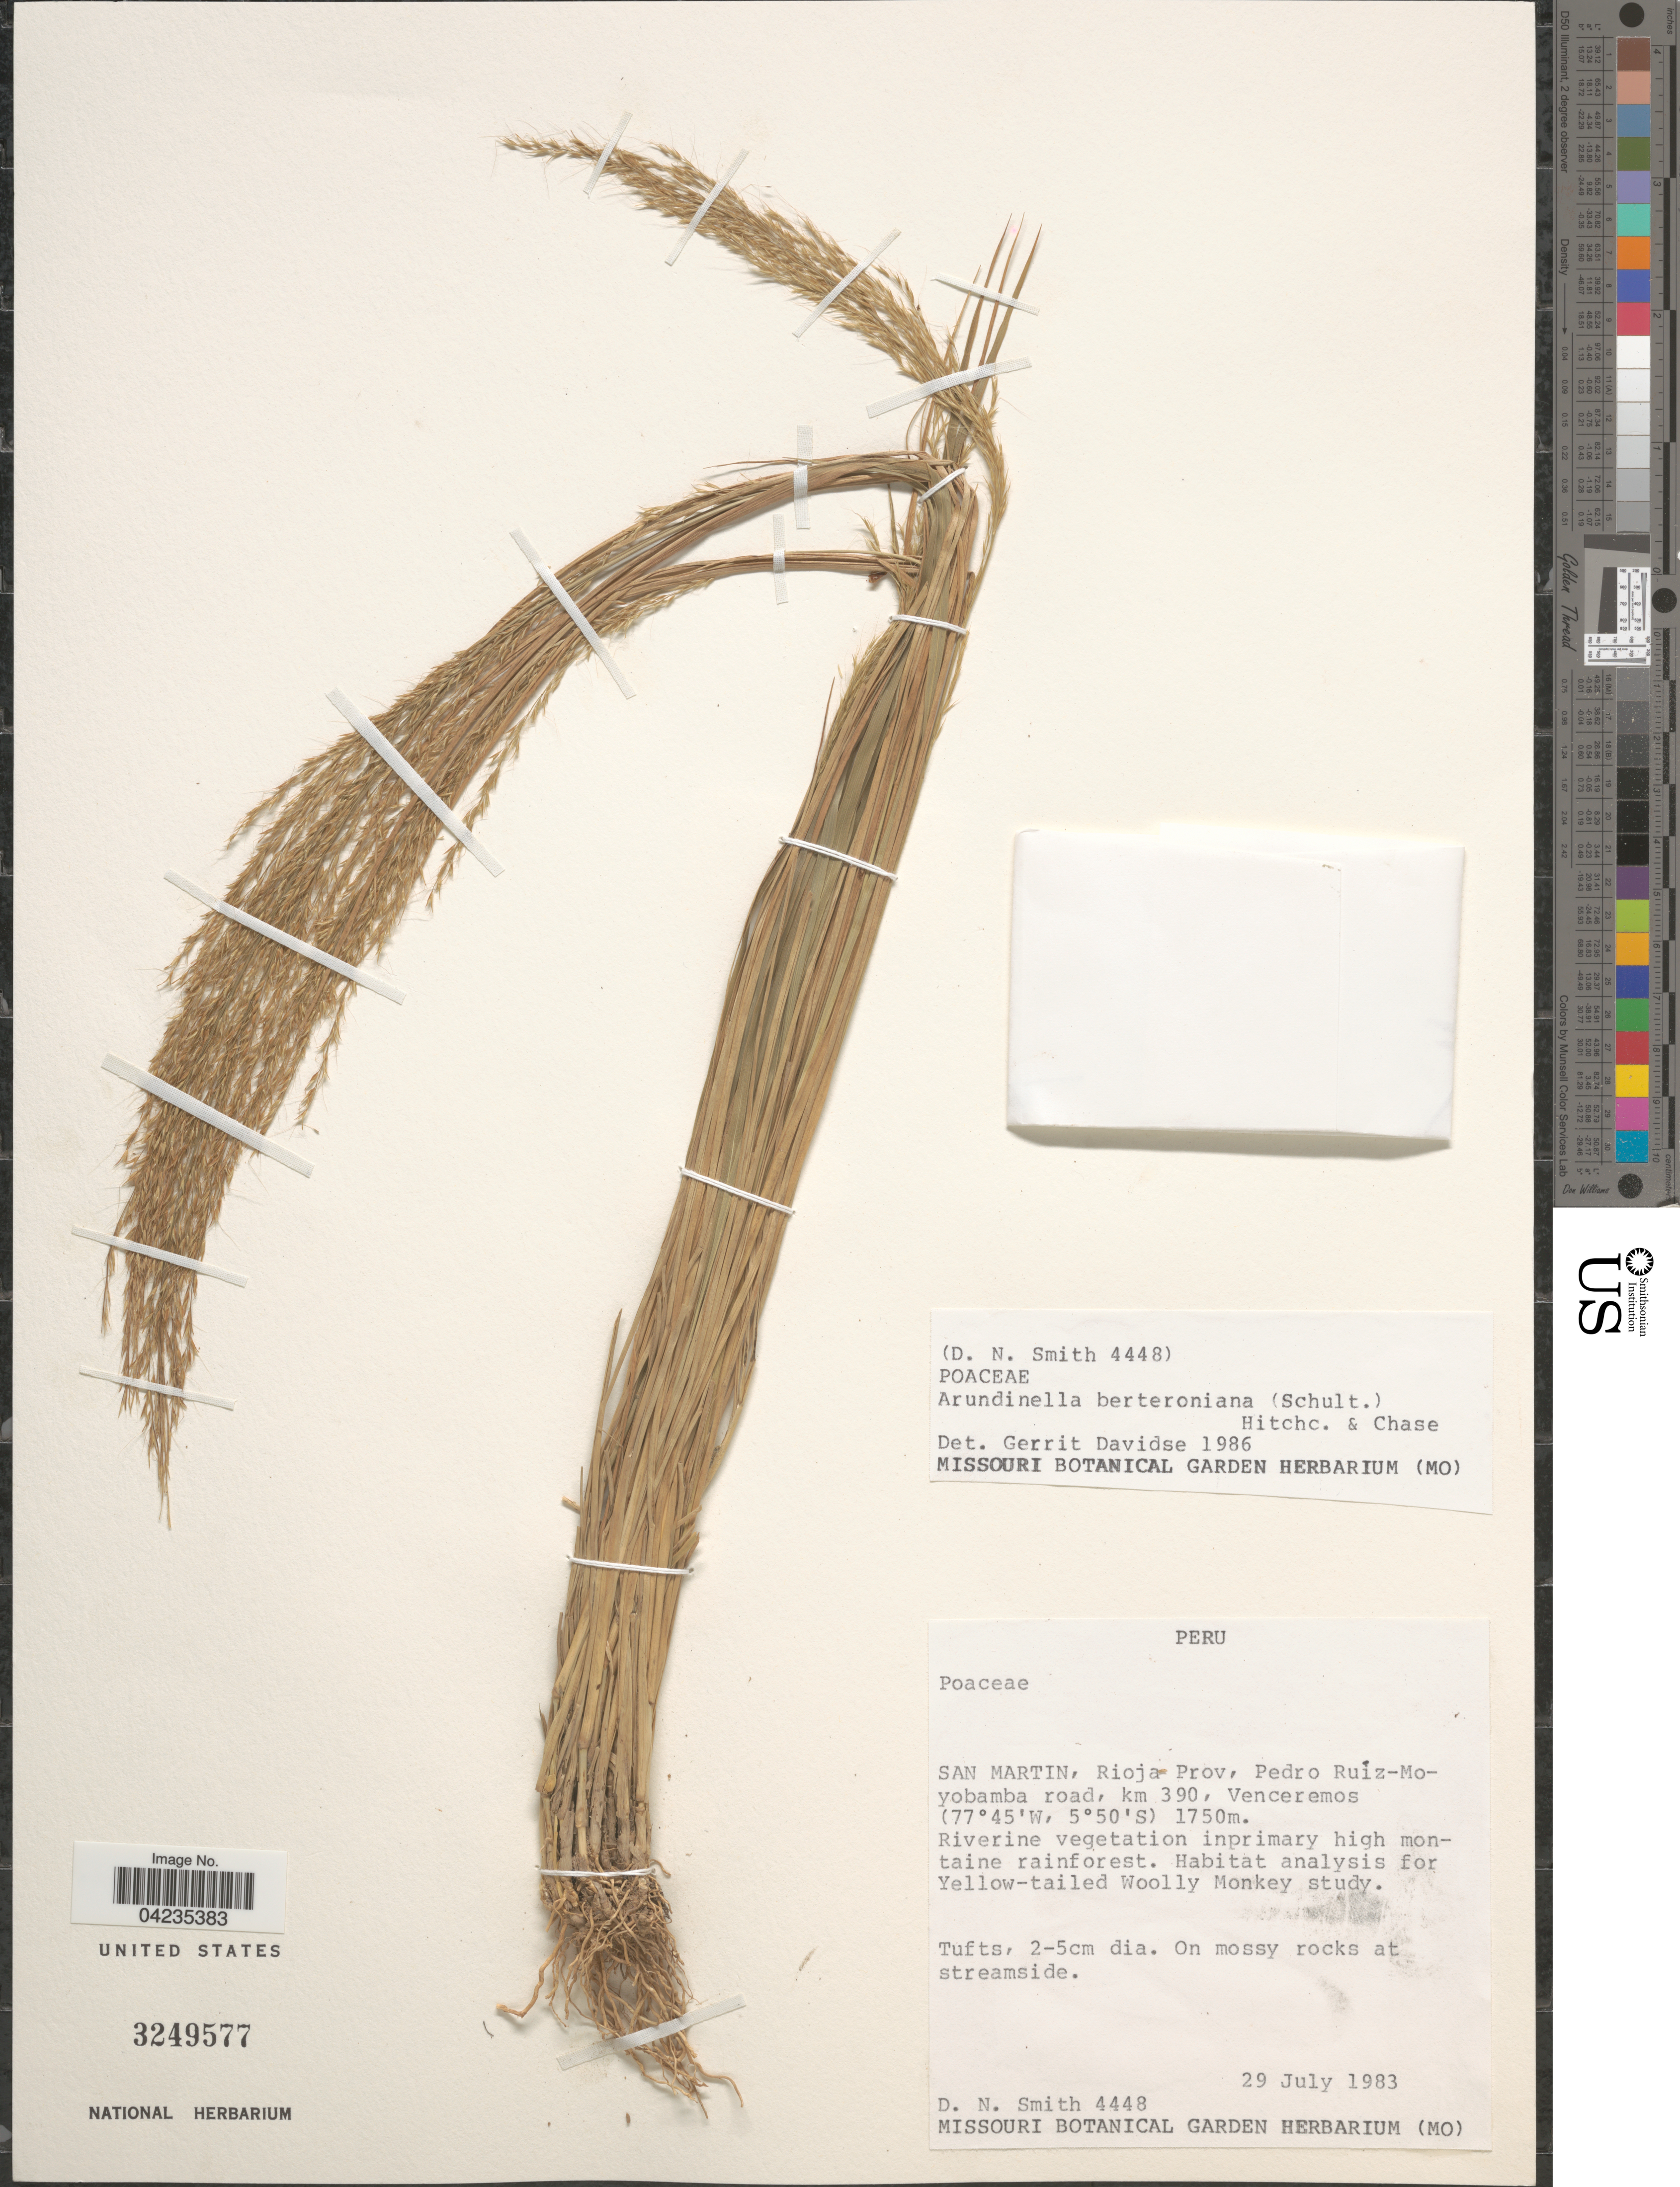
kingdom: Plantae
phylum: Tracheophyta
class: Liliopsida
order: Poales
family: Poaceae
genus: Arundinella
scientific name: Arundinella berteroniana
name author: (Schult.) Hitchc. & Chase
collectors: D. Smith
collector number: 4448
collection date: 1983-07-29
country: Peru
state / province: San Martín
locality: Rioja Prov, Pedro Ruíz-Moyobamba road, km 390, Venceremos.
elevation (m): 1750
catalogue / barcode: US 3249577